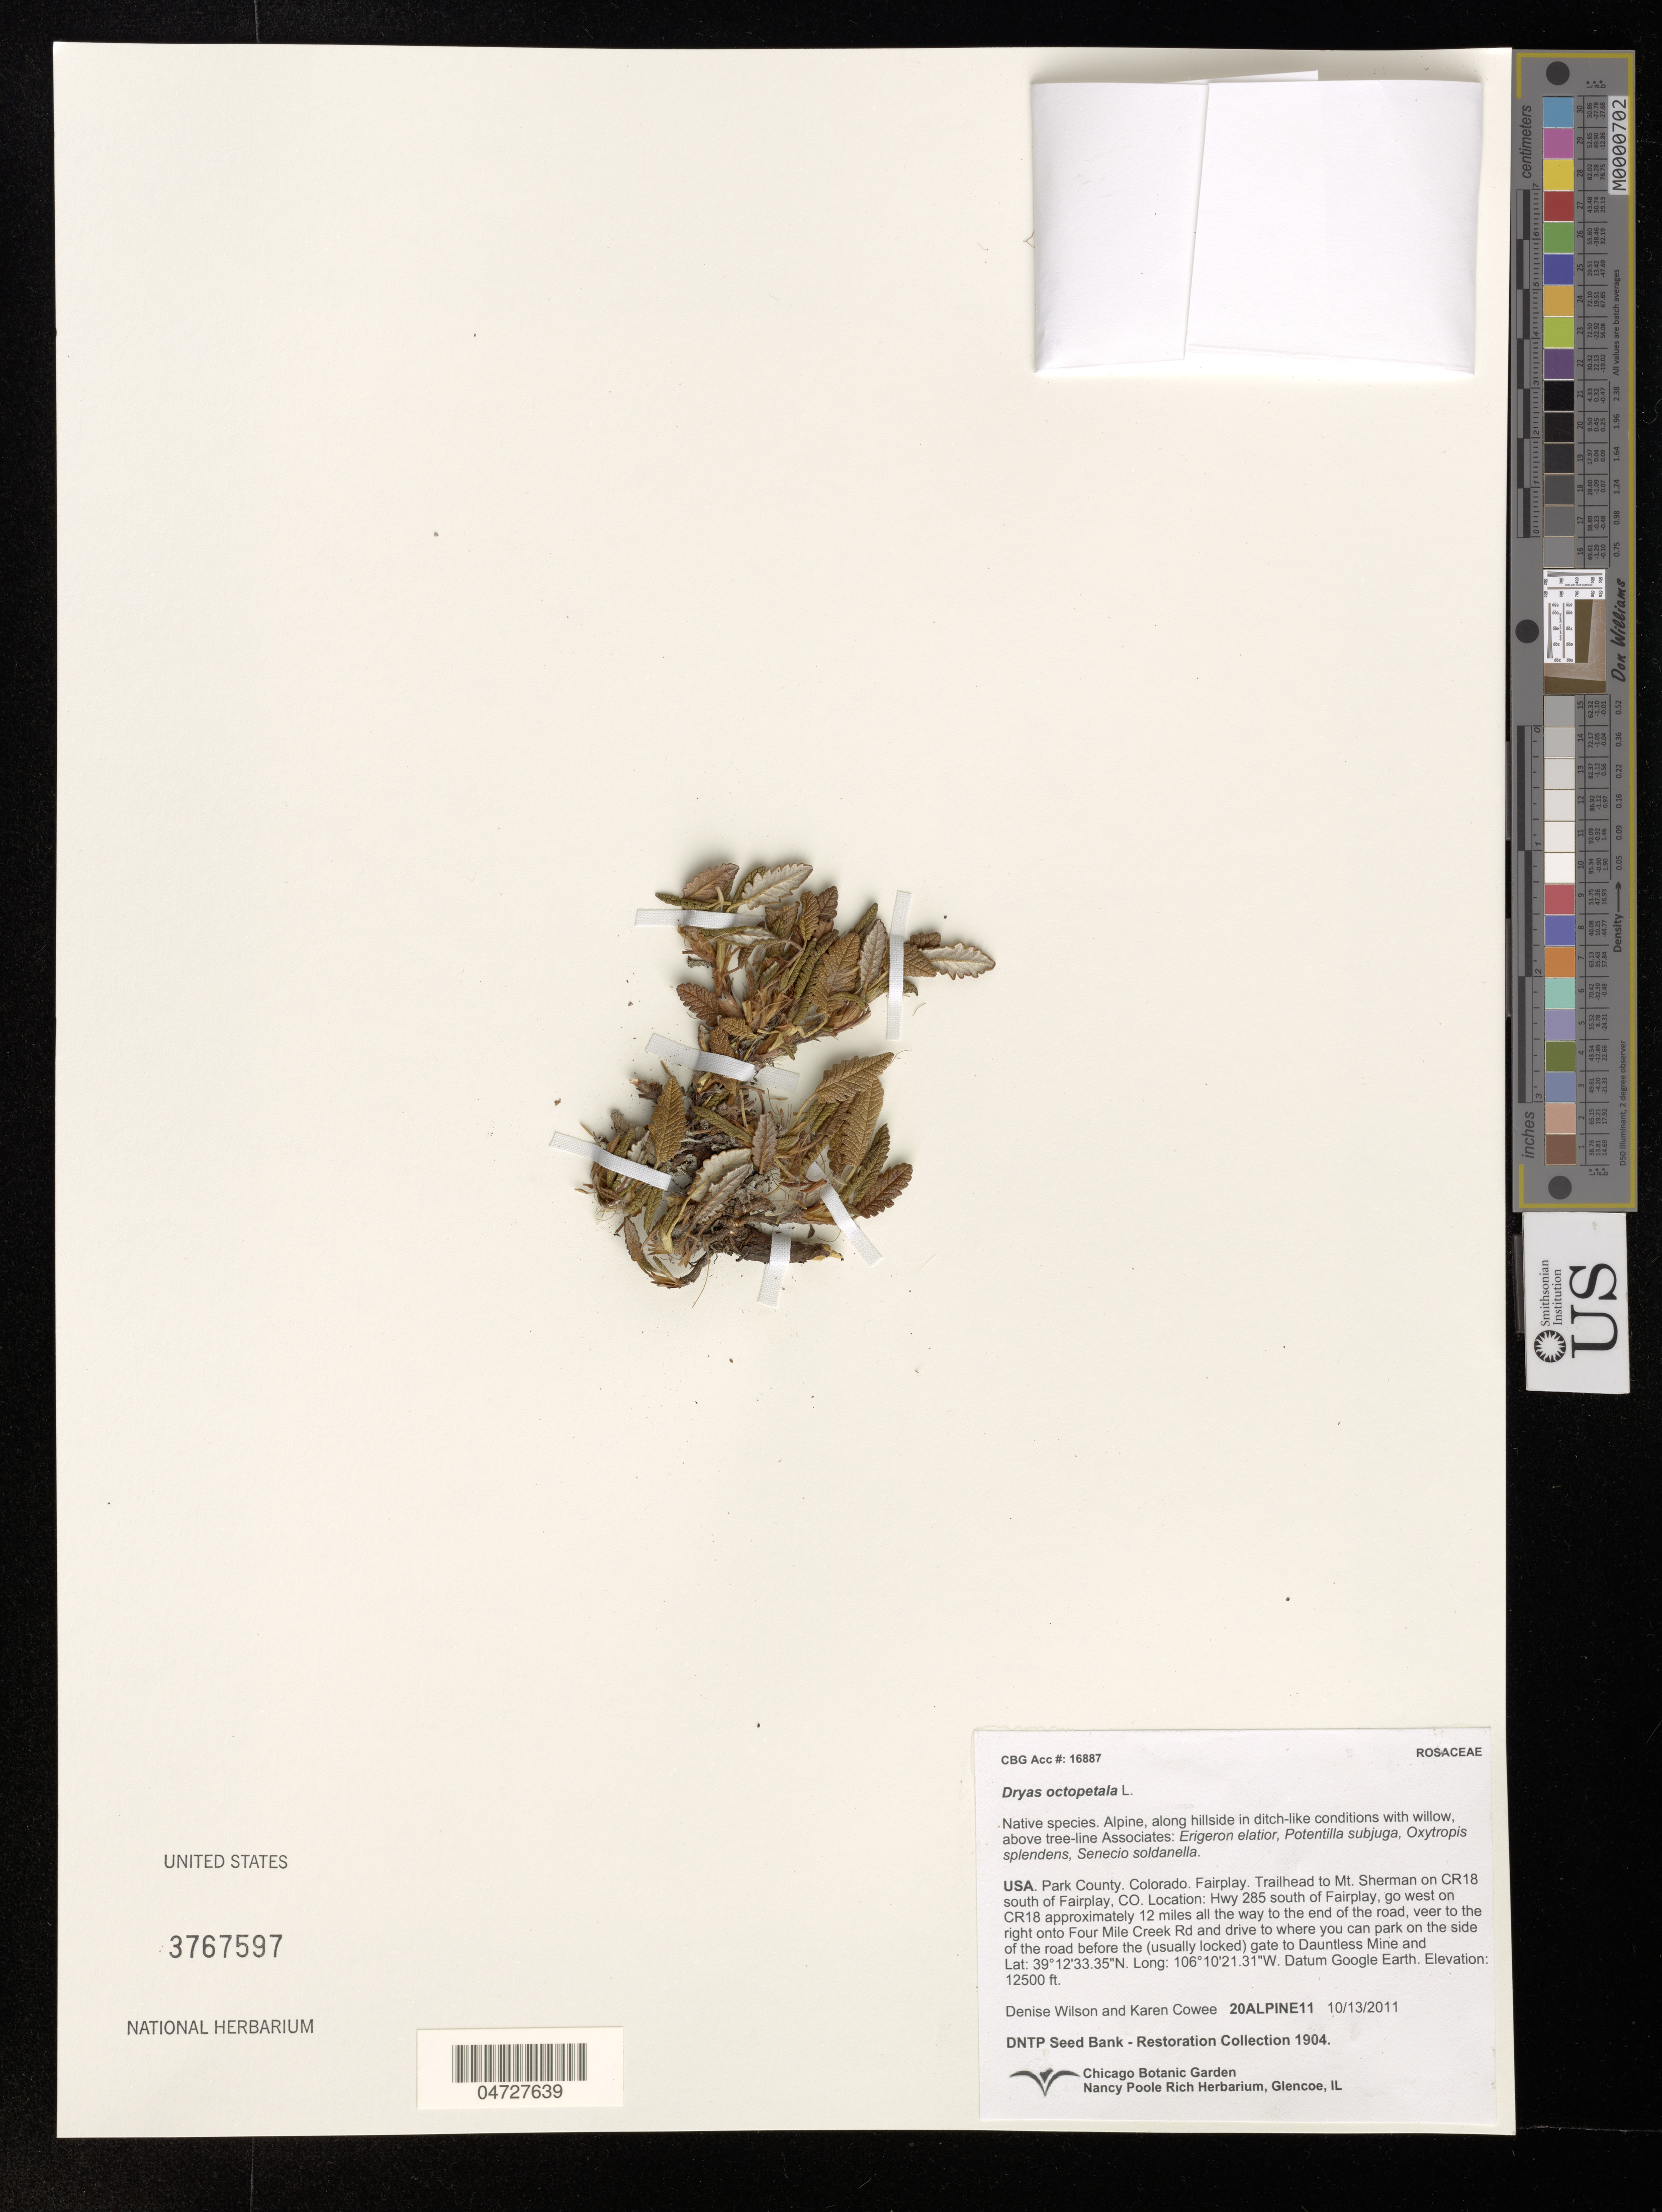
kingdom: Plantae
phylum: Tracheophyta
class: Magnoliopsida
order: Rosales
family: Rosaceae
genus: Dryas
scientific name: Dryas octopetala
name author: L.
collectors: D. Wilson & K. Cowee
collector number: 20ALPINE11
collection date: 2011-10-13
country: United States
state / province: Colorado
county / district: Park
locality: Park County. Fairplay. Trailhead to Mt. Sherman on CR18 south of Fairplay. Hwy285 south of Fairplay, go west on CR18 approximately 12 miles all the way to the end of the road, veer to the right onto Four Mile Creek Rd and drive to where you can park on the side of the road before the (usually locked) gate to Dauntless Mine and.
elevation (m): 3810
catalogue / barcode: US 3767597